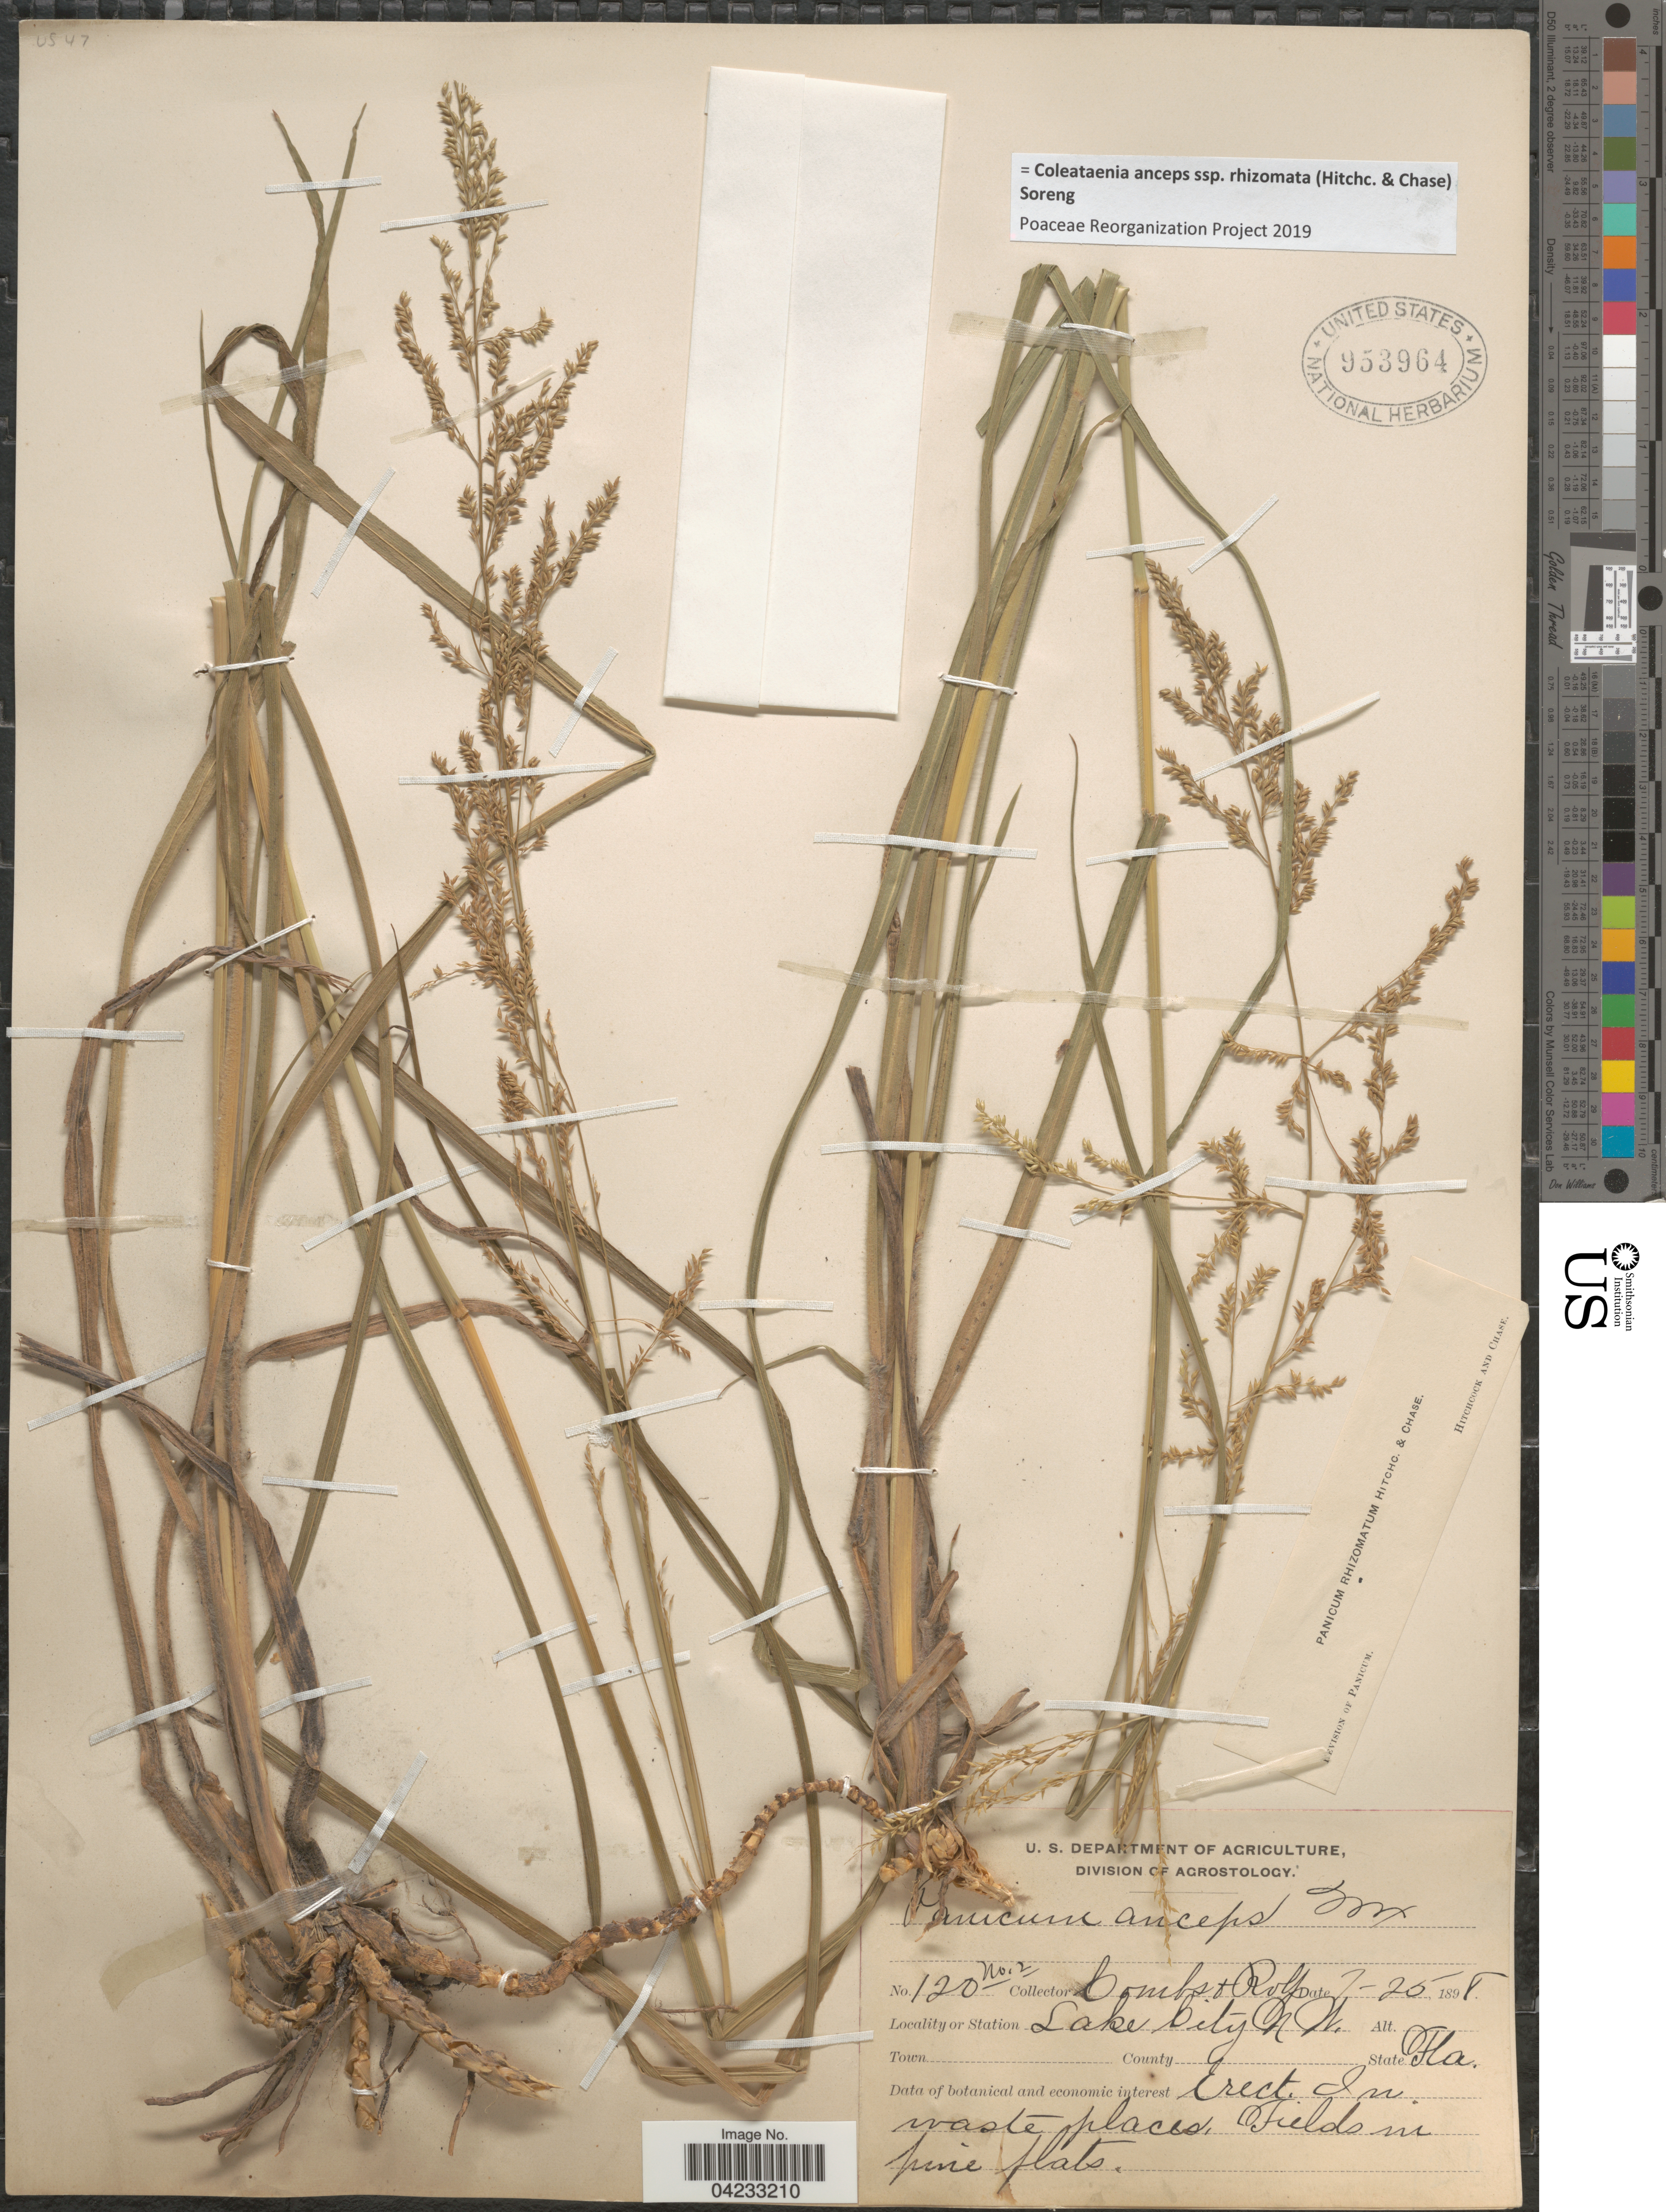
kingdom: Plantae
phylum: Tracheophyta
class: Liliopsida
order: Poales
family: Poaceae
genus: Coleataenia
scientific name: Coleataenia anceps subsp. rhizomata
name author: (Hitchc. & Chase) Soreng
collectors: -. Combs & Rolfs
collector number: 120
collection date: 1898-07-25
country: United States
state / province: Florida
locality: Lake City N.W.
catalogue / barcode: US 953964